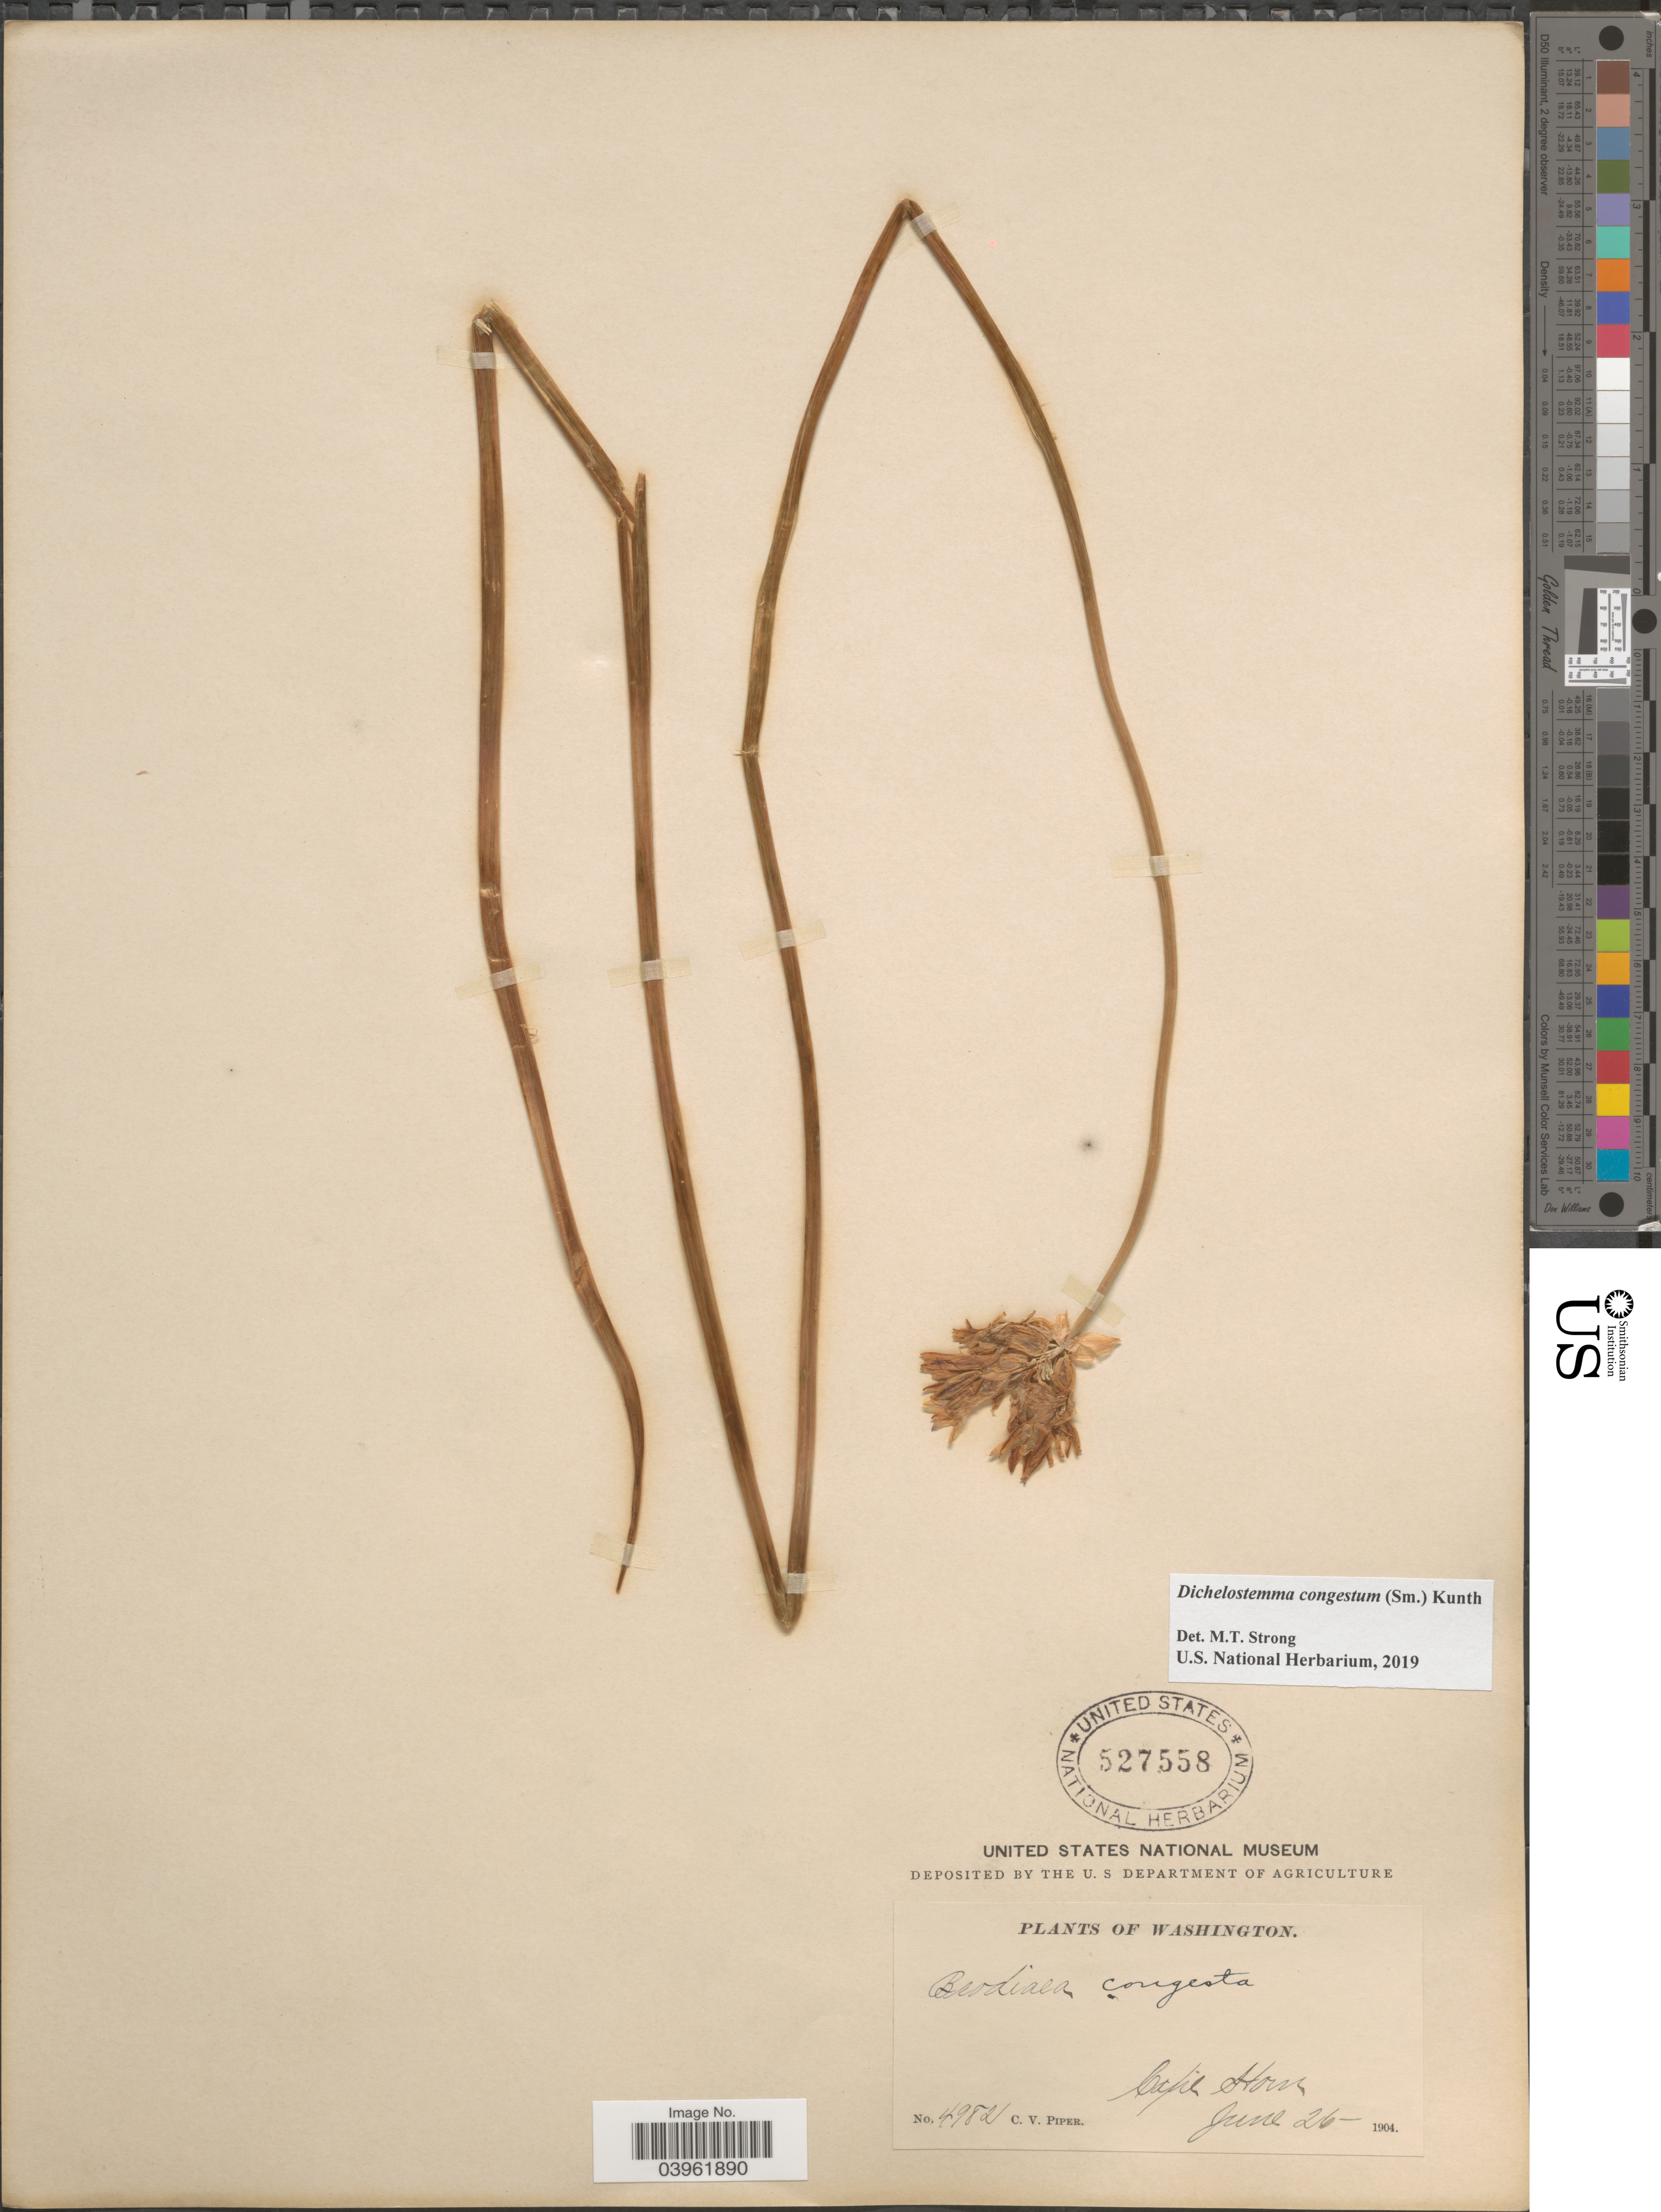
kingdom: Plantae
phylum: Tracheophyta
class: Liliopsida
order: Asparagales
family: Asparagaceae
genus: Dichelostemma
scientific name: Dichelostemma congestum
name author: Kunth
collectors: C. V. Piper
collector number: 4982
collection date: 1904-06-26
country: United States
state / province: Washington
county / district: Skamania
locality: Cape Horn.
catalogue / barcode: US 527558